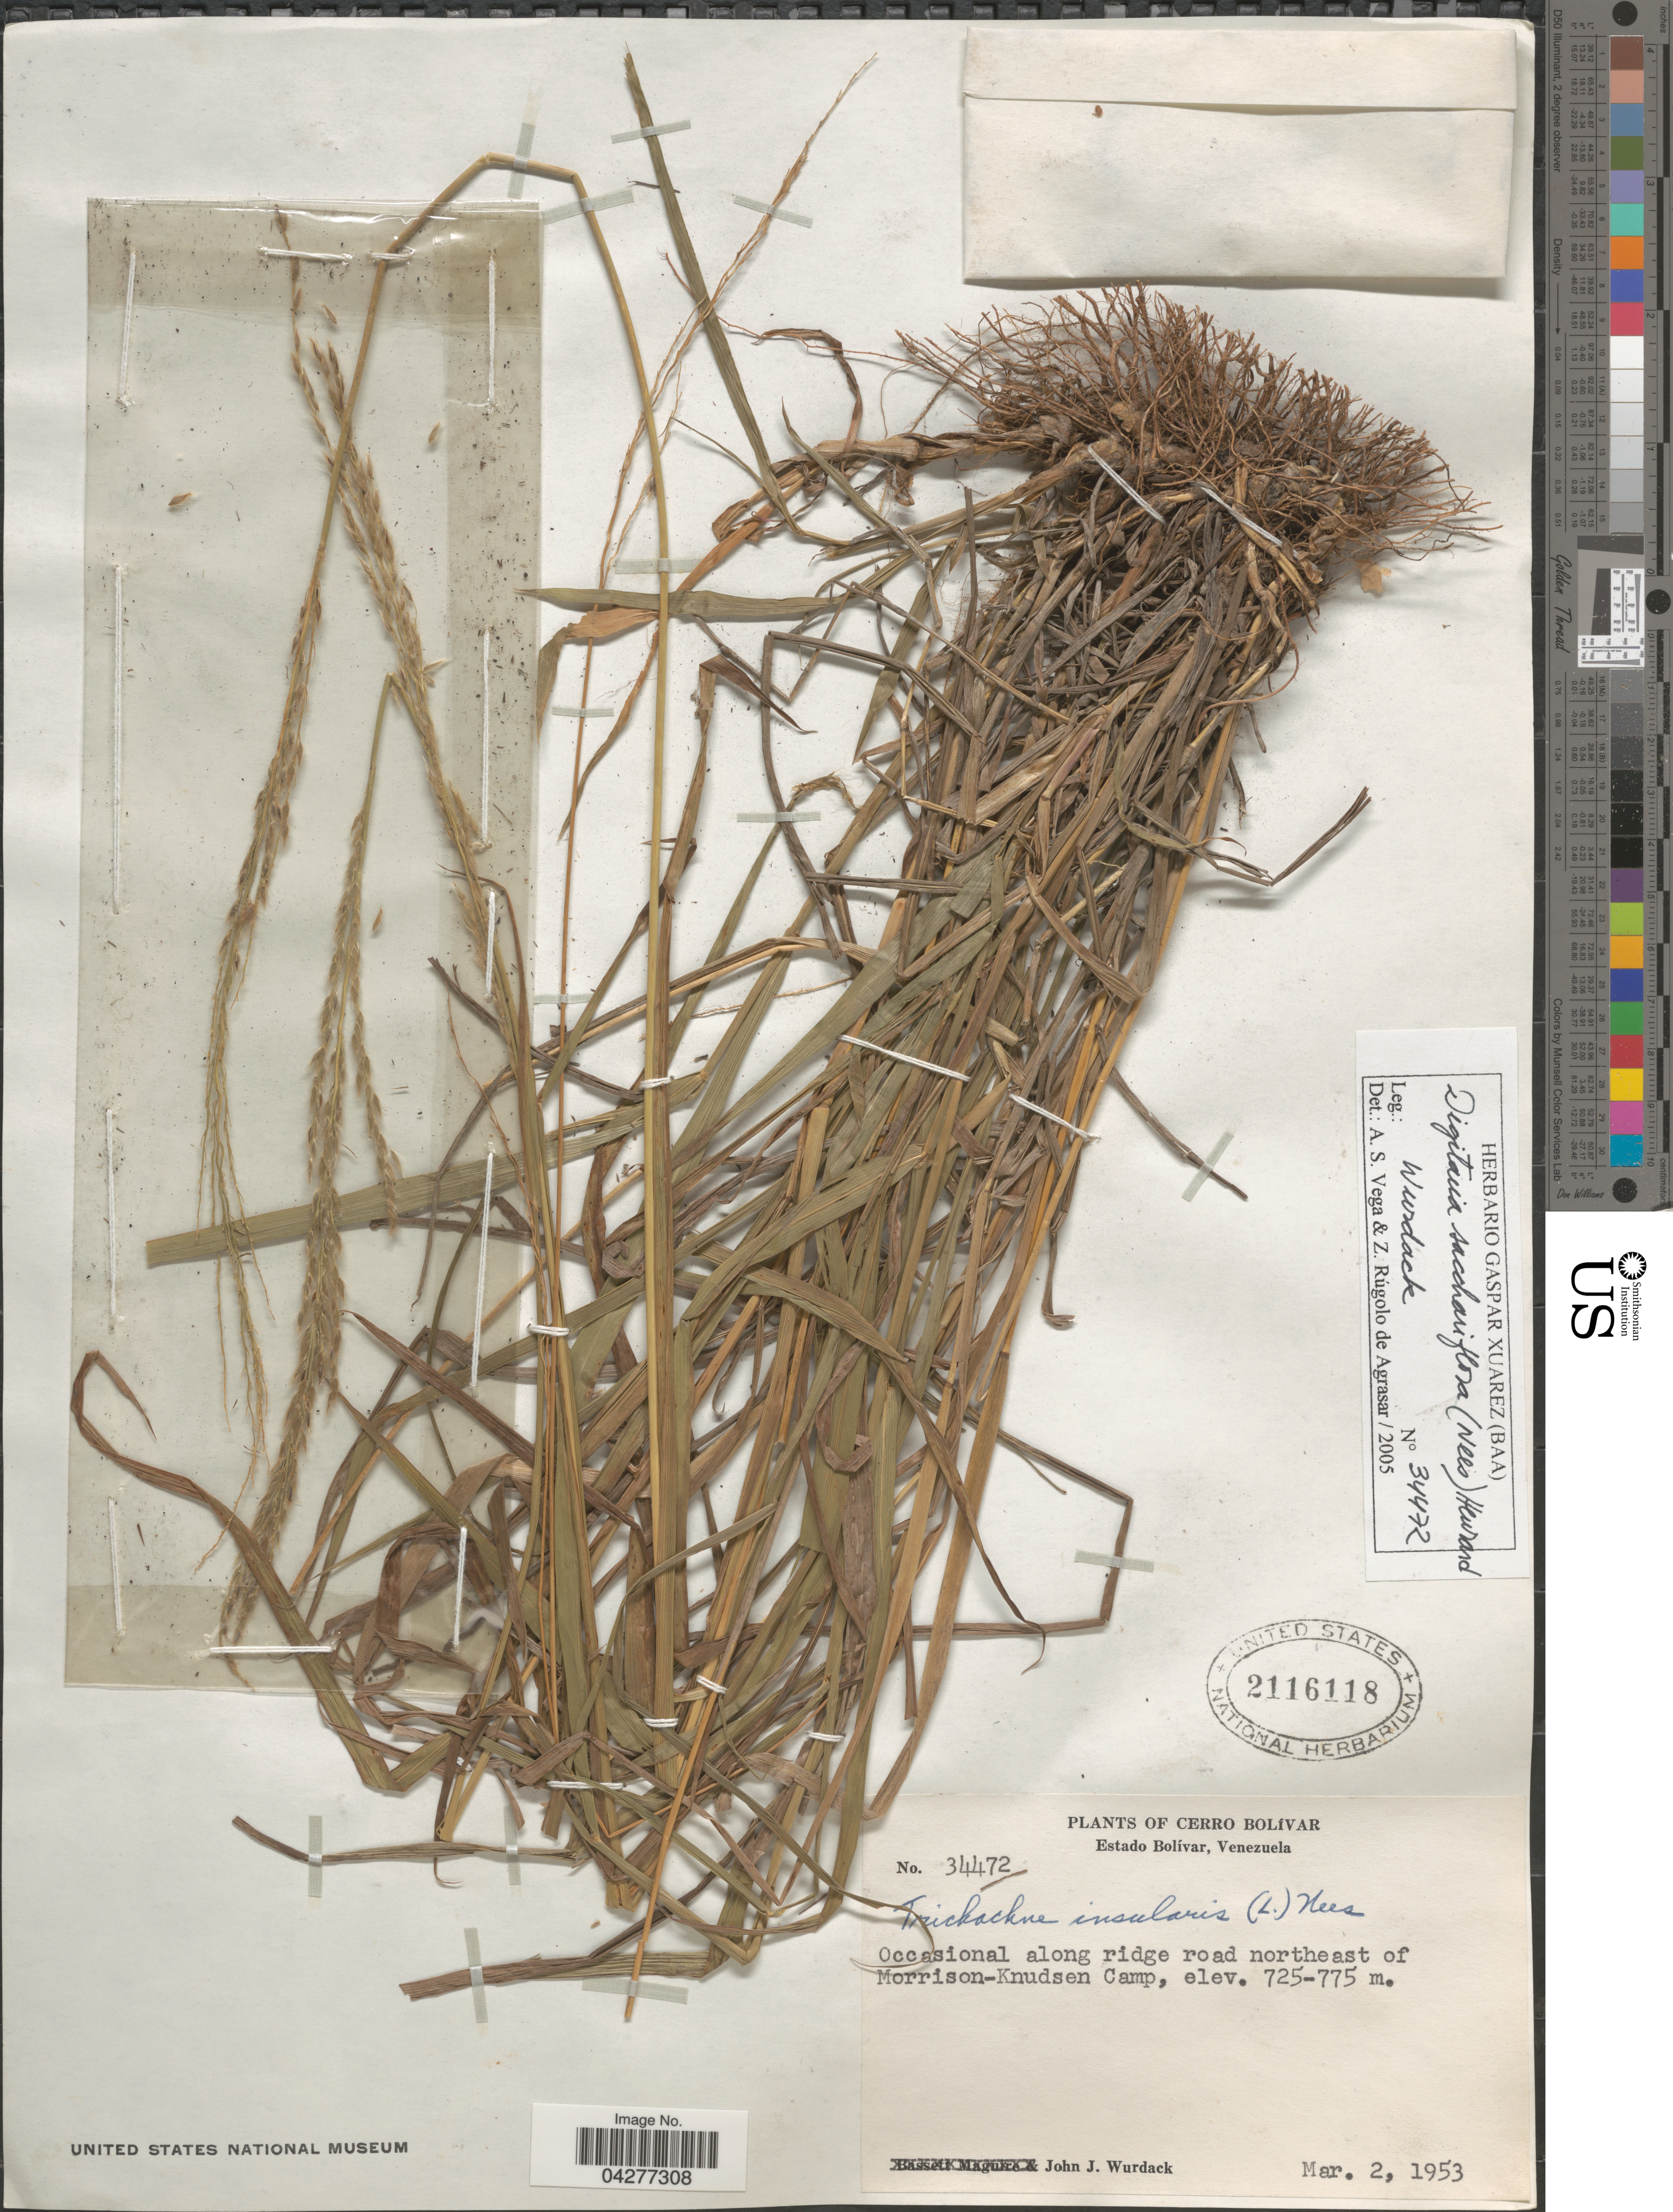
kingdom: Plantae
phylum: Tracheophyta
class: Liliopsida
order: Poales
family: Poaceae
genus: Digitaria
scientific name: Digitaria sacchariflora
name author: (Nees) Henr.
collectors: J. J. Wurdack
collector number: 34472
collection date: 1953-03-02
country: Venezuela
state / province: Bolivar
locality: Cerro Bolívar. Occasional along ridge road northeast of Morrison-Knudsen Camp.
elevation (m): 725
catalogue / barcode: US 2116118